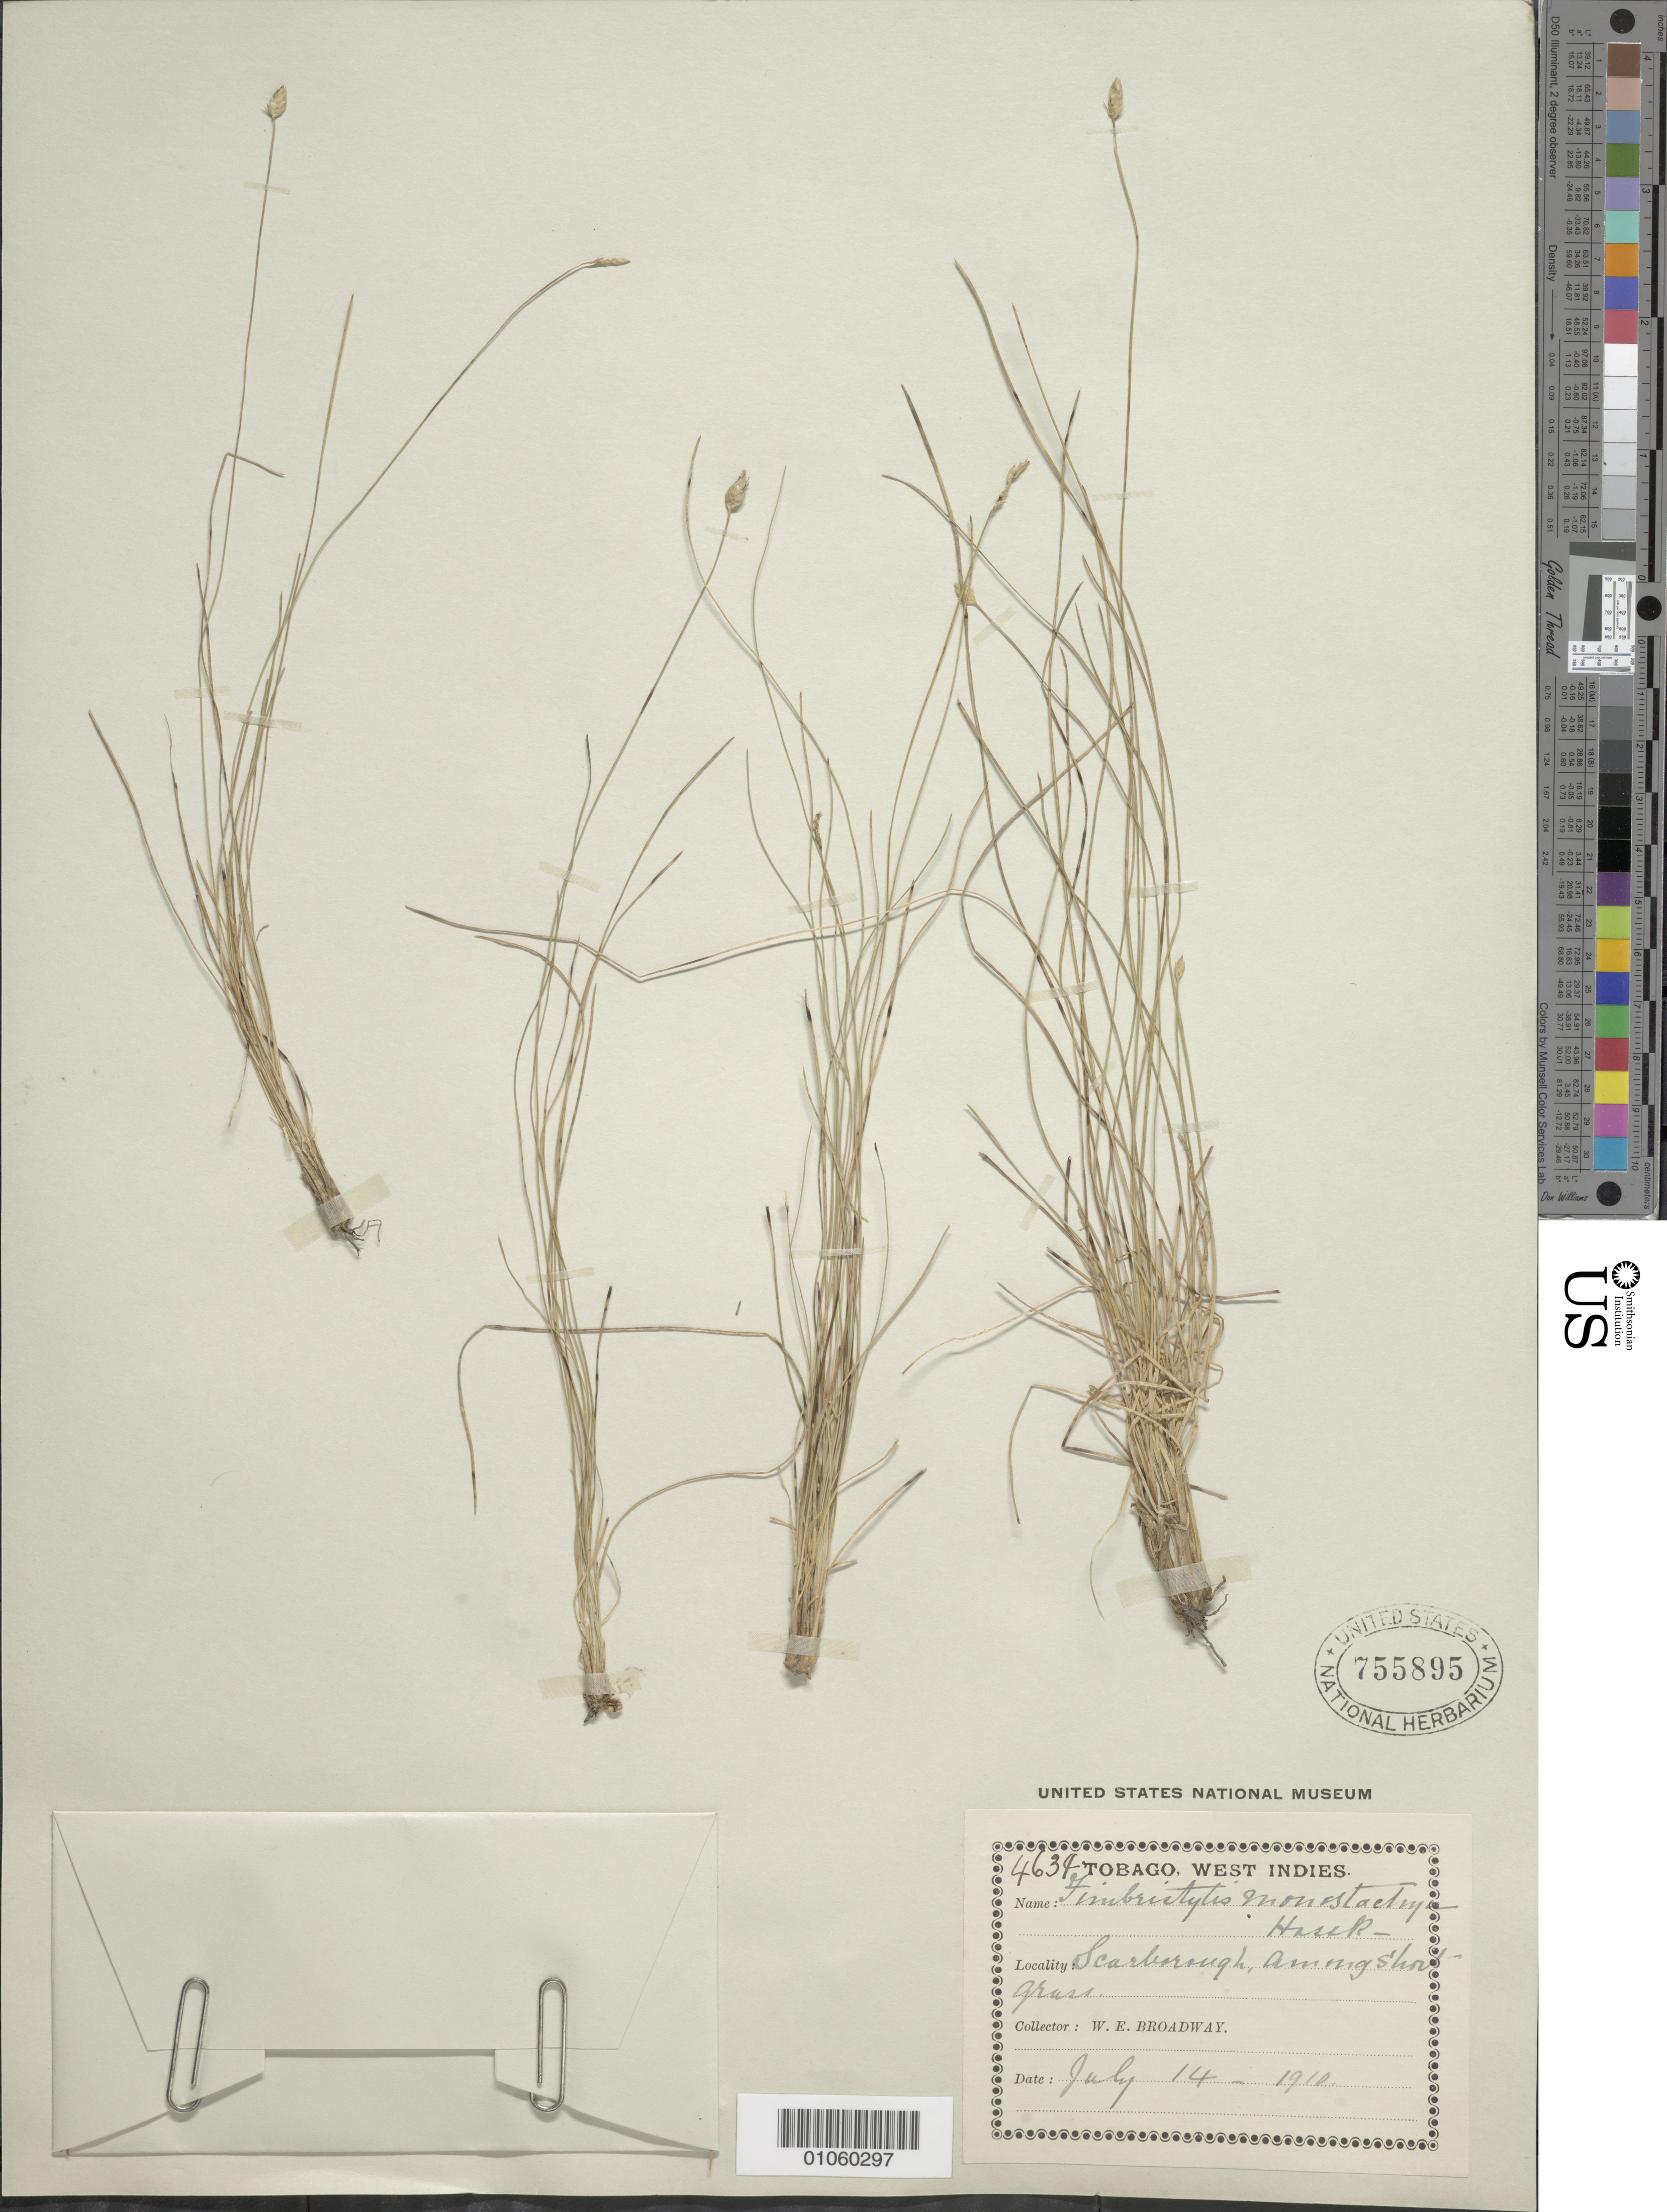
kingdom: Plantae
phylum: Tracheophyta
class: Liliopsida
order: Poales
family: Cyperaceae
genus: Abildgaardia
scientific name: Abildgaardia ovata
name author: (Burm. f.) Kral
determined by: Strong, Mark T., (BOT), Smithsonian Institution - National Museum of Natural History (UNITED STATES)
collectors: W. E. Broadway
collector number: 4634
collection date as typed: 14 Jul 1910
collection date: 1910-07-14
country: Trinidad and Tobago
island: Tobago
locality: Scarborough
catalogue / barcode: US 755895